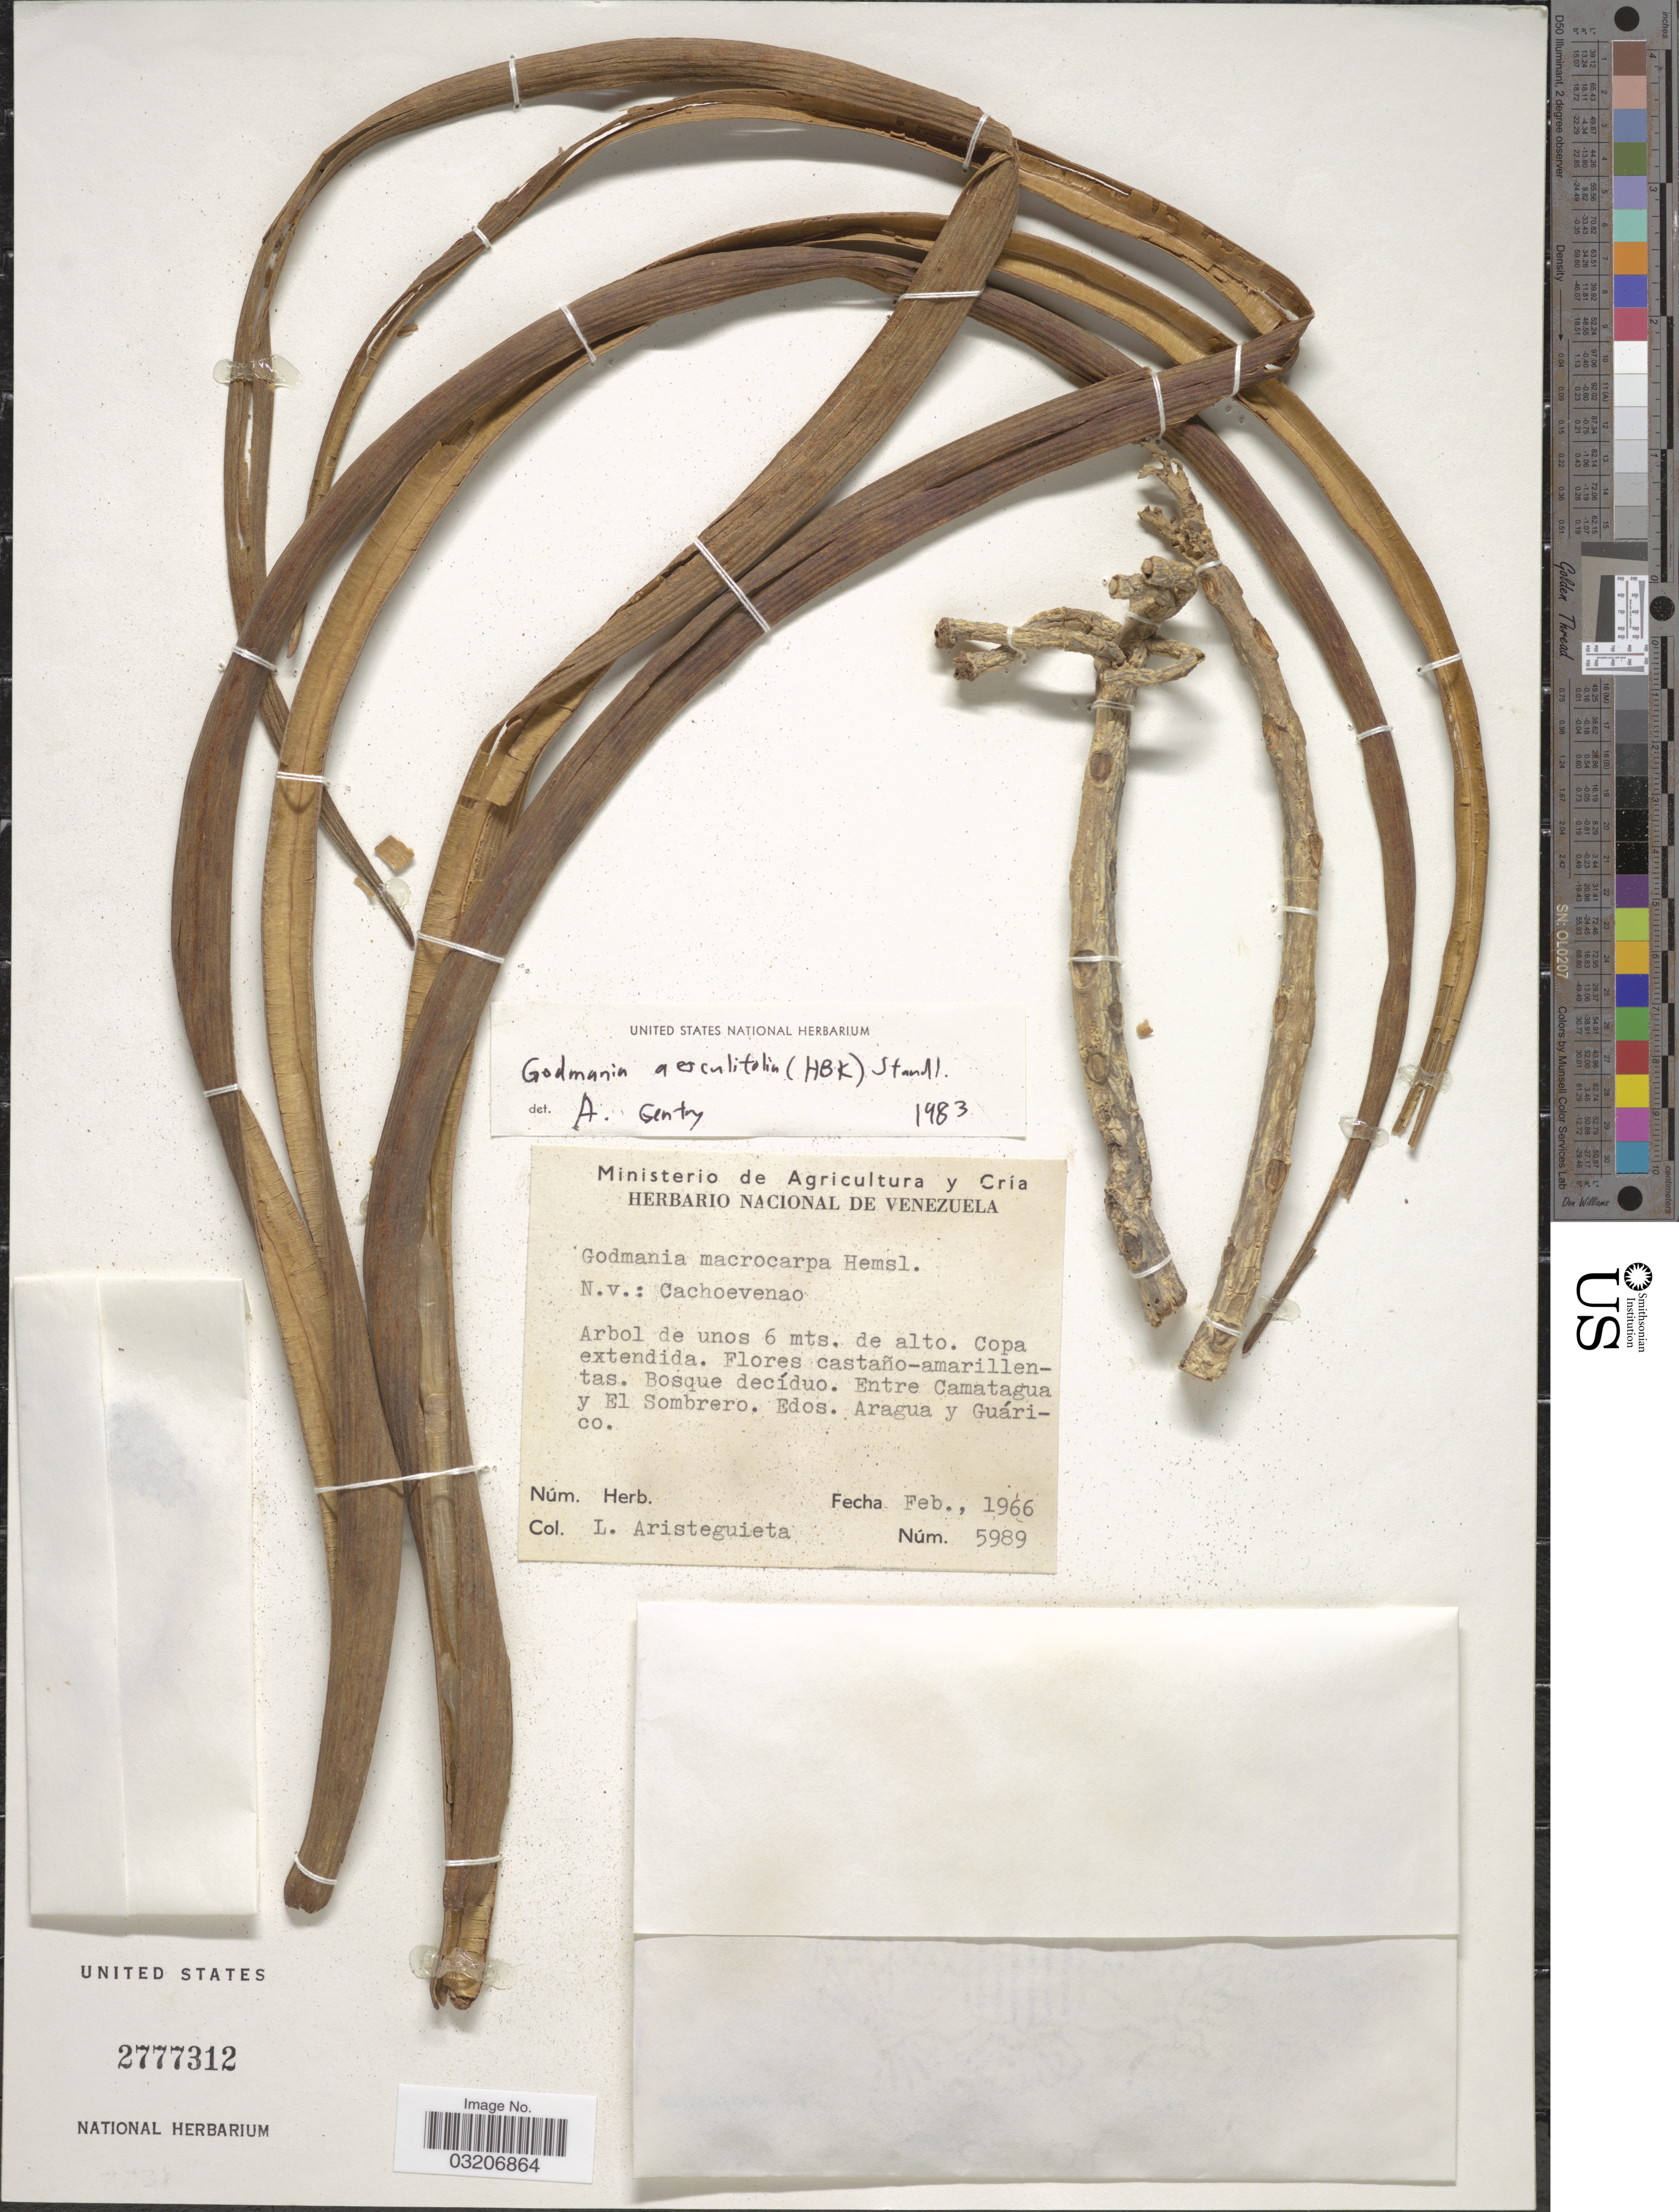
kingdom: Plantae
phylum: Tracheophyta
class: Magnoliopsida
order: Lamiales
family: Bignoniaceae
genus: Godmania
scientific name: Godmania aesculifolia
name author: Standl.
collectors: L. Aristeguieta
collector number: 5989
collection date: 1966-02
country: Venezuela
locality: Entre Camatagua y El Sombrero. Edos. Aragua y Guárico.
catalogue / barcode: US 2777312